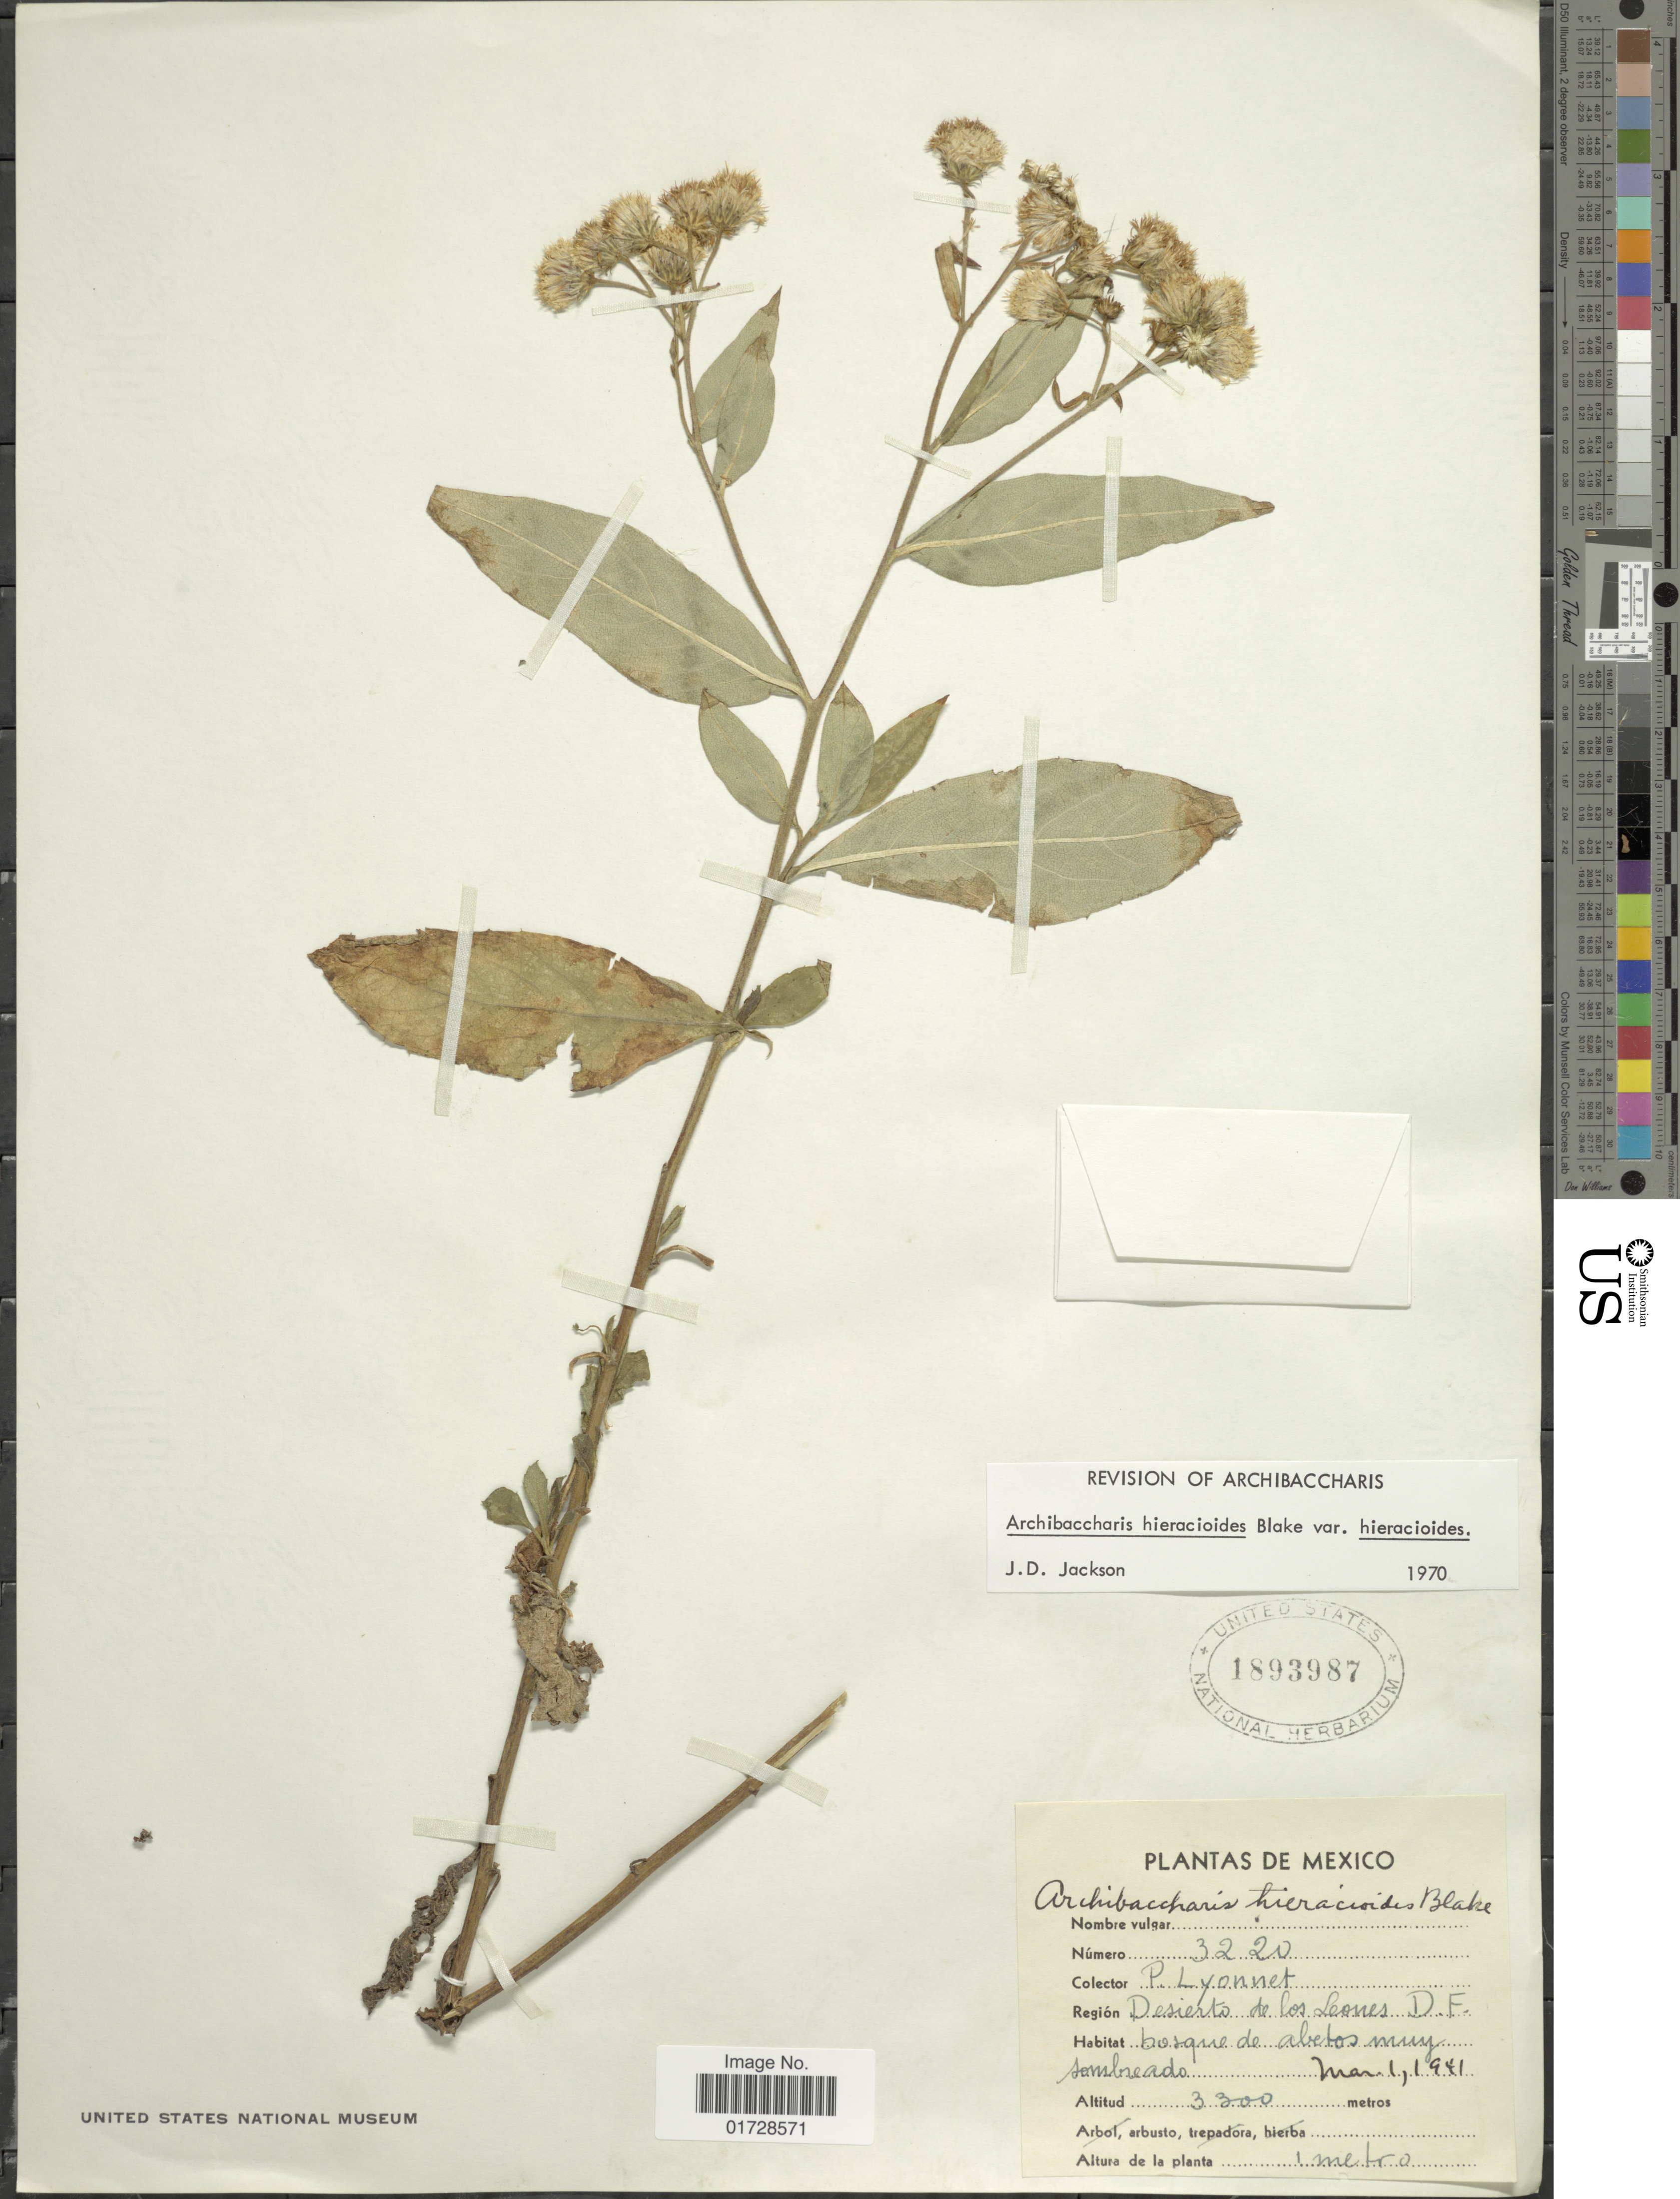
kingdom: Plantae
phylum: Tracheophyta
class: Magnoliopsida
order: Asterales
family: Asteraceae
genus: Archibaccharis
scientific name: Archibaccharis hieracioides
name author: (S.F. Blake) S.F. Blake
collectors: P. Lyonnet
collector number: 3220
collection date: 1941-03-01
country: Mexico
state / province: Distrito Federal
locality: Desierto de los Leones, D. F.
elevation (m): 3300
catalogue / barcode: US 1893987